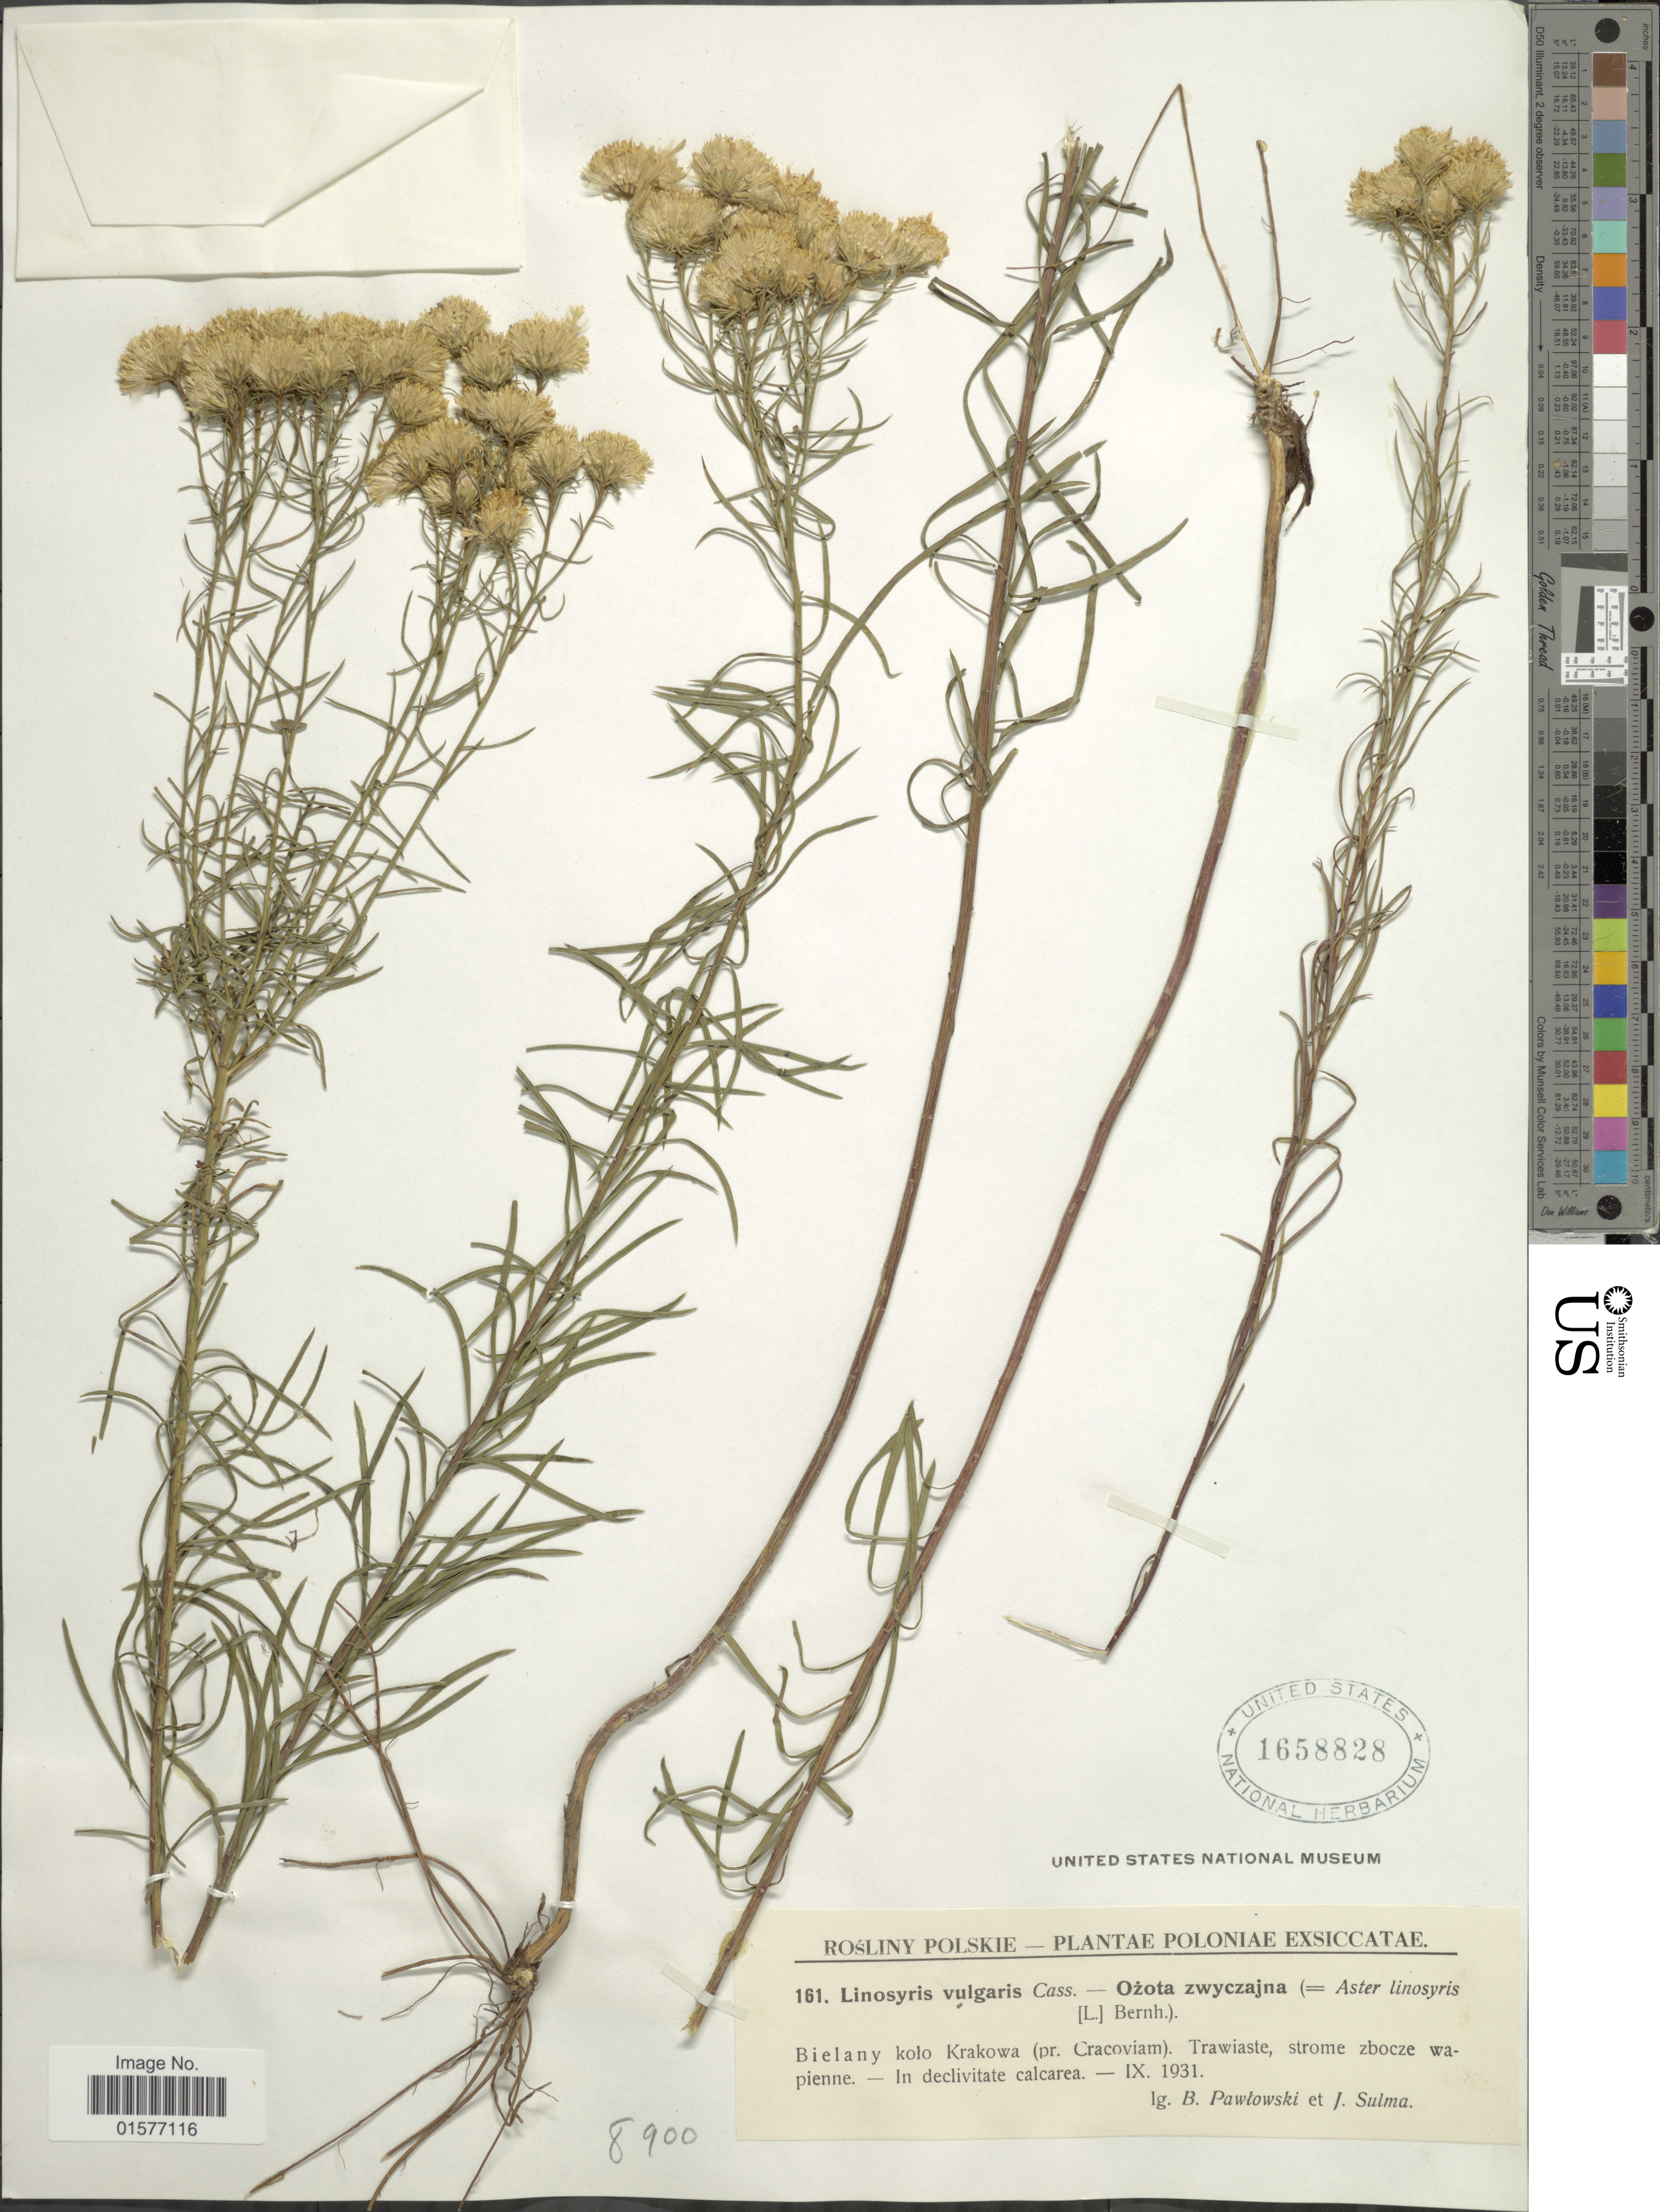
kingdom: Plantae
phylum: Tracheophyta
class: Magnoliopsida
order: Asterales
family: Asteraceae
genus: Linosyris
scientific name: Linosyris vulgaris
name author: Cass. ex Less.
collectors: B. Pawlowski & J. Sulma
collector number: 161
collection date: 1931-09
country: Poland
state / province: Malopolskie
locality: Bielany kolo Krakowa (pr. Cracoviam) Trawiaste, strome zbocze wapienne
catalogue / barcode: US 1658828